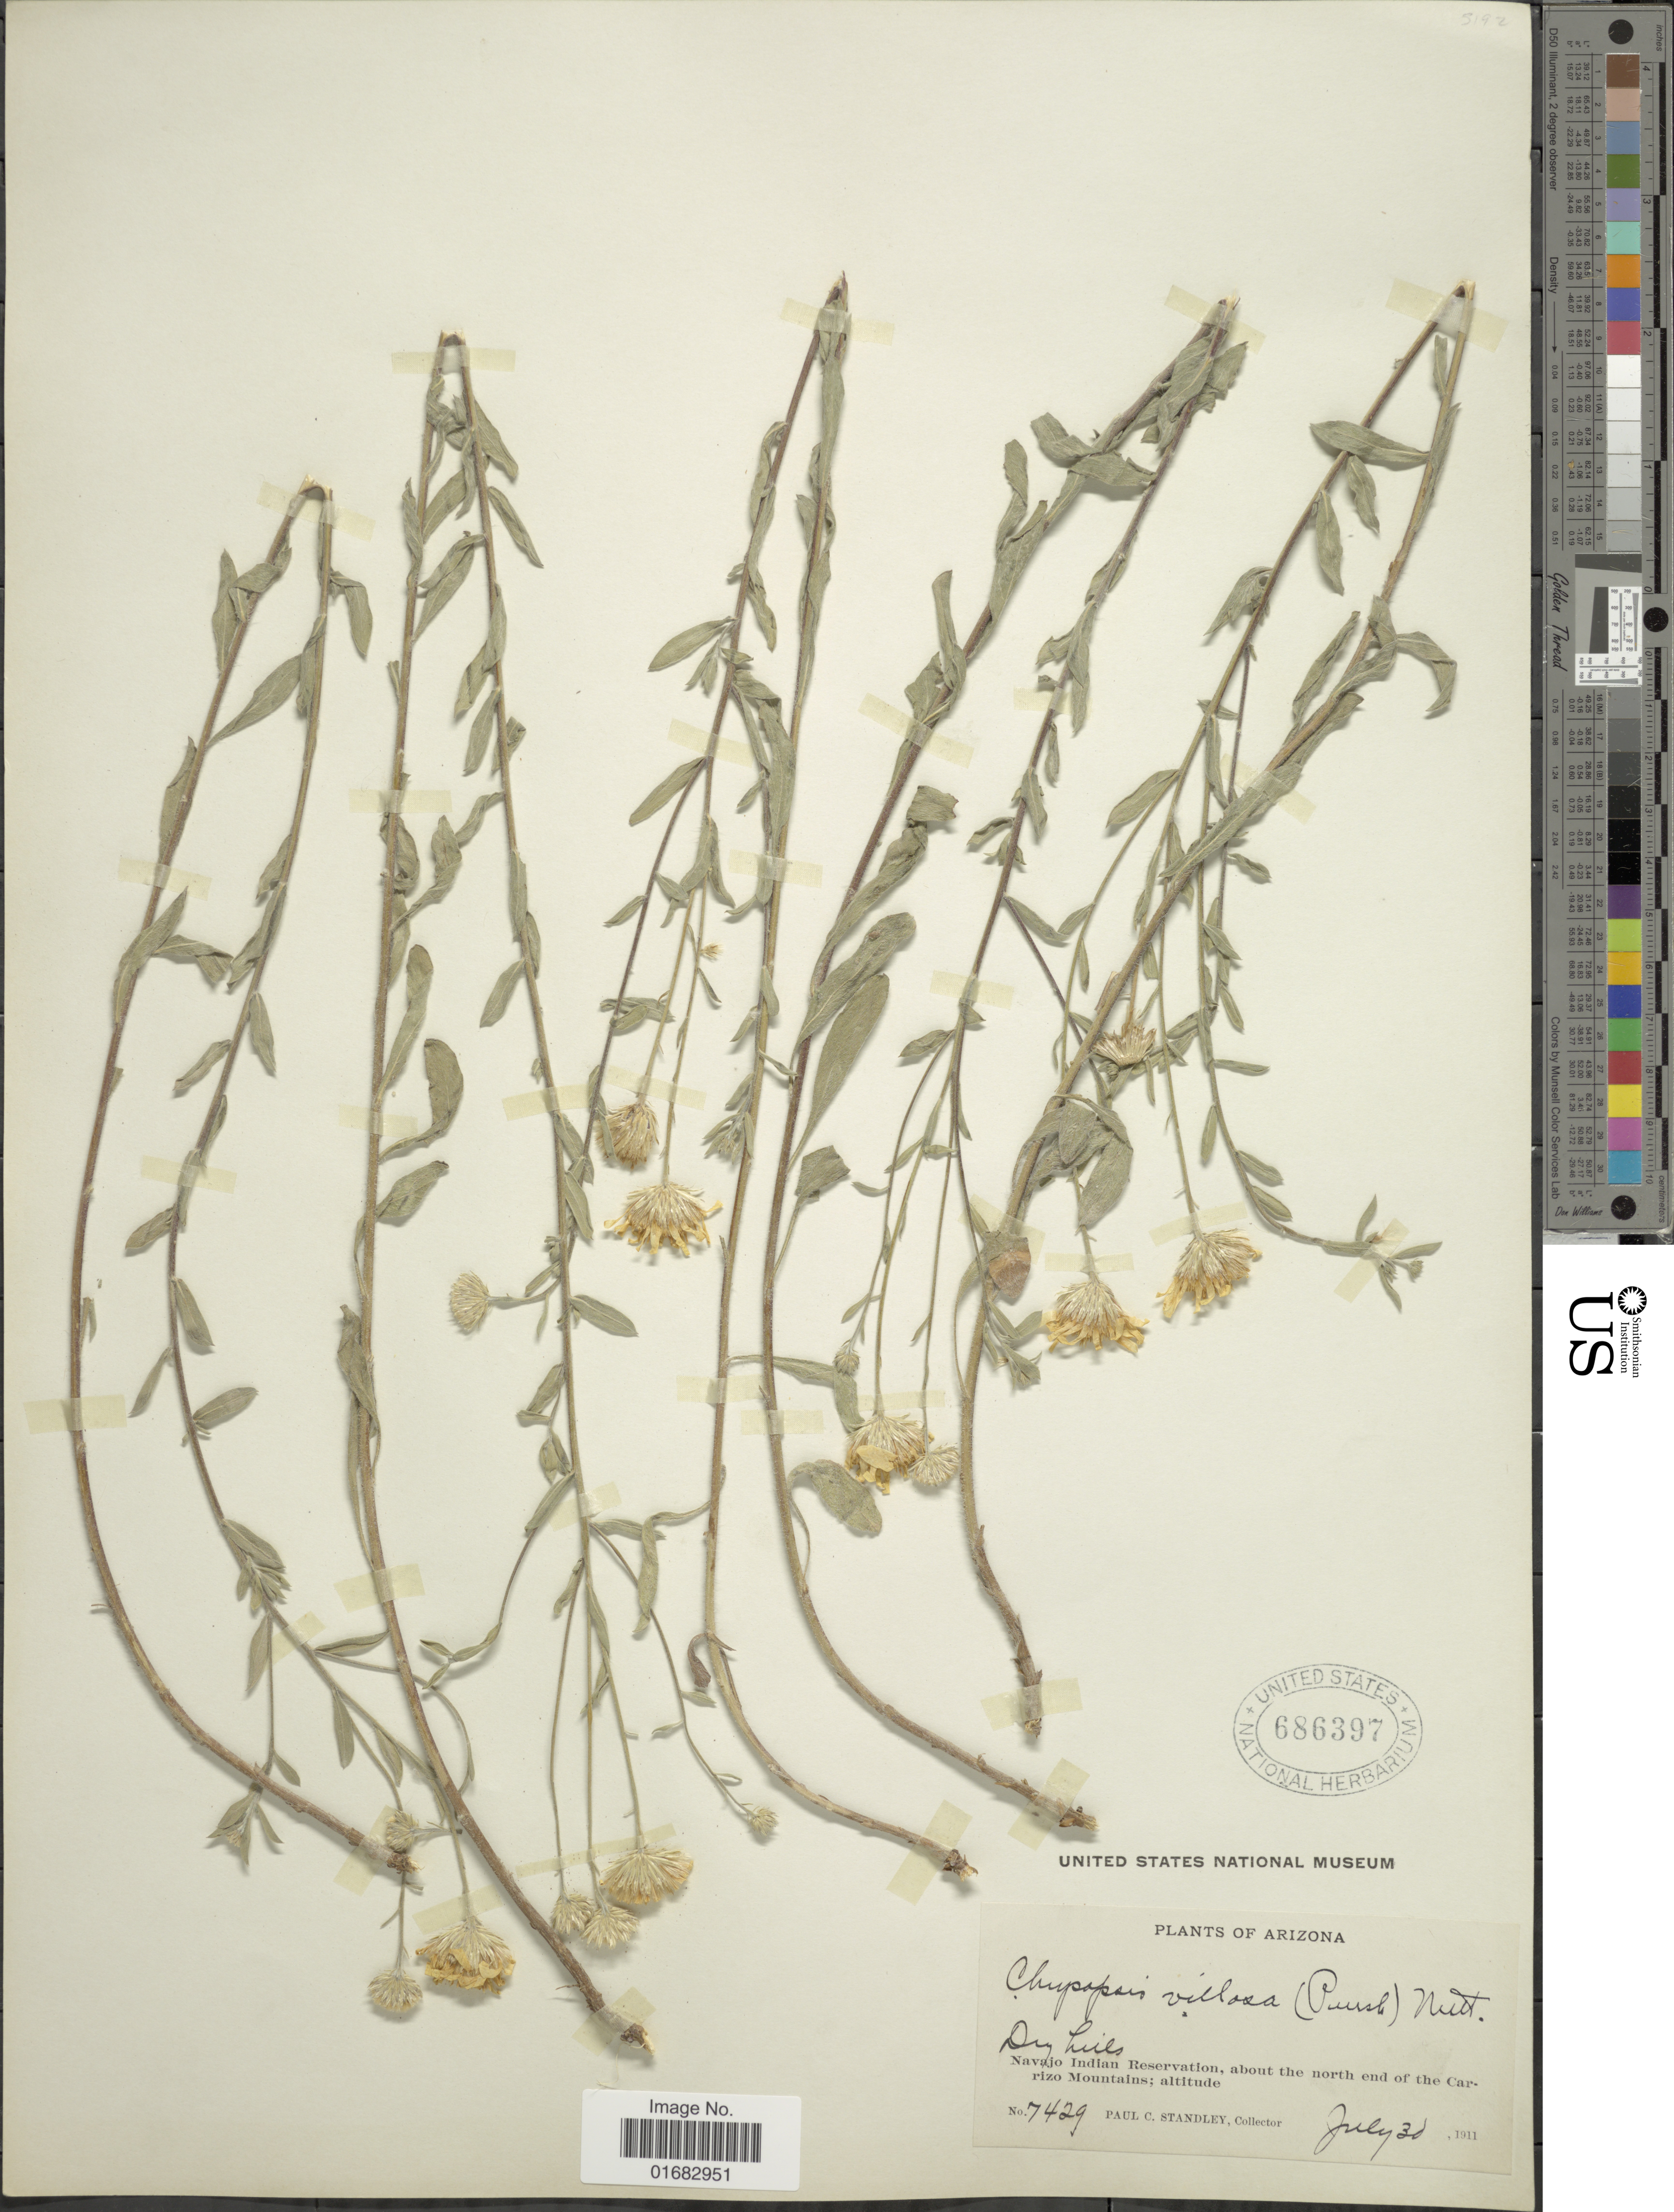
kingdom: Plantae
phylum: Tracheophyta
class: Magnoliopsida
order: Asterales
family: Asteraceae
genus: Heterotheca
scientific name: Heterotheca villosa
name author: (Pursh) Shinners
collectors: P. C. Standley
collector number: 7429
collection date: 1911-07-30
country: United States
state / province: Arizona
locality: Dry hills, Navajo Indian Reservation, about the north end of the Carizo Mountains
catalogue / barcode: US 868397